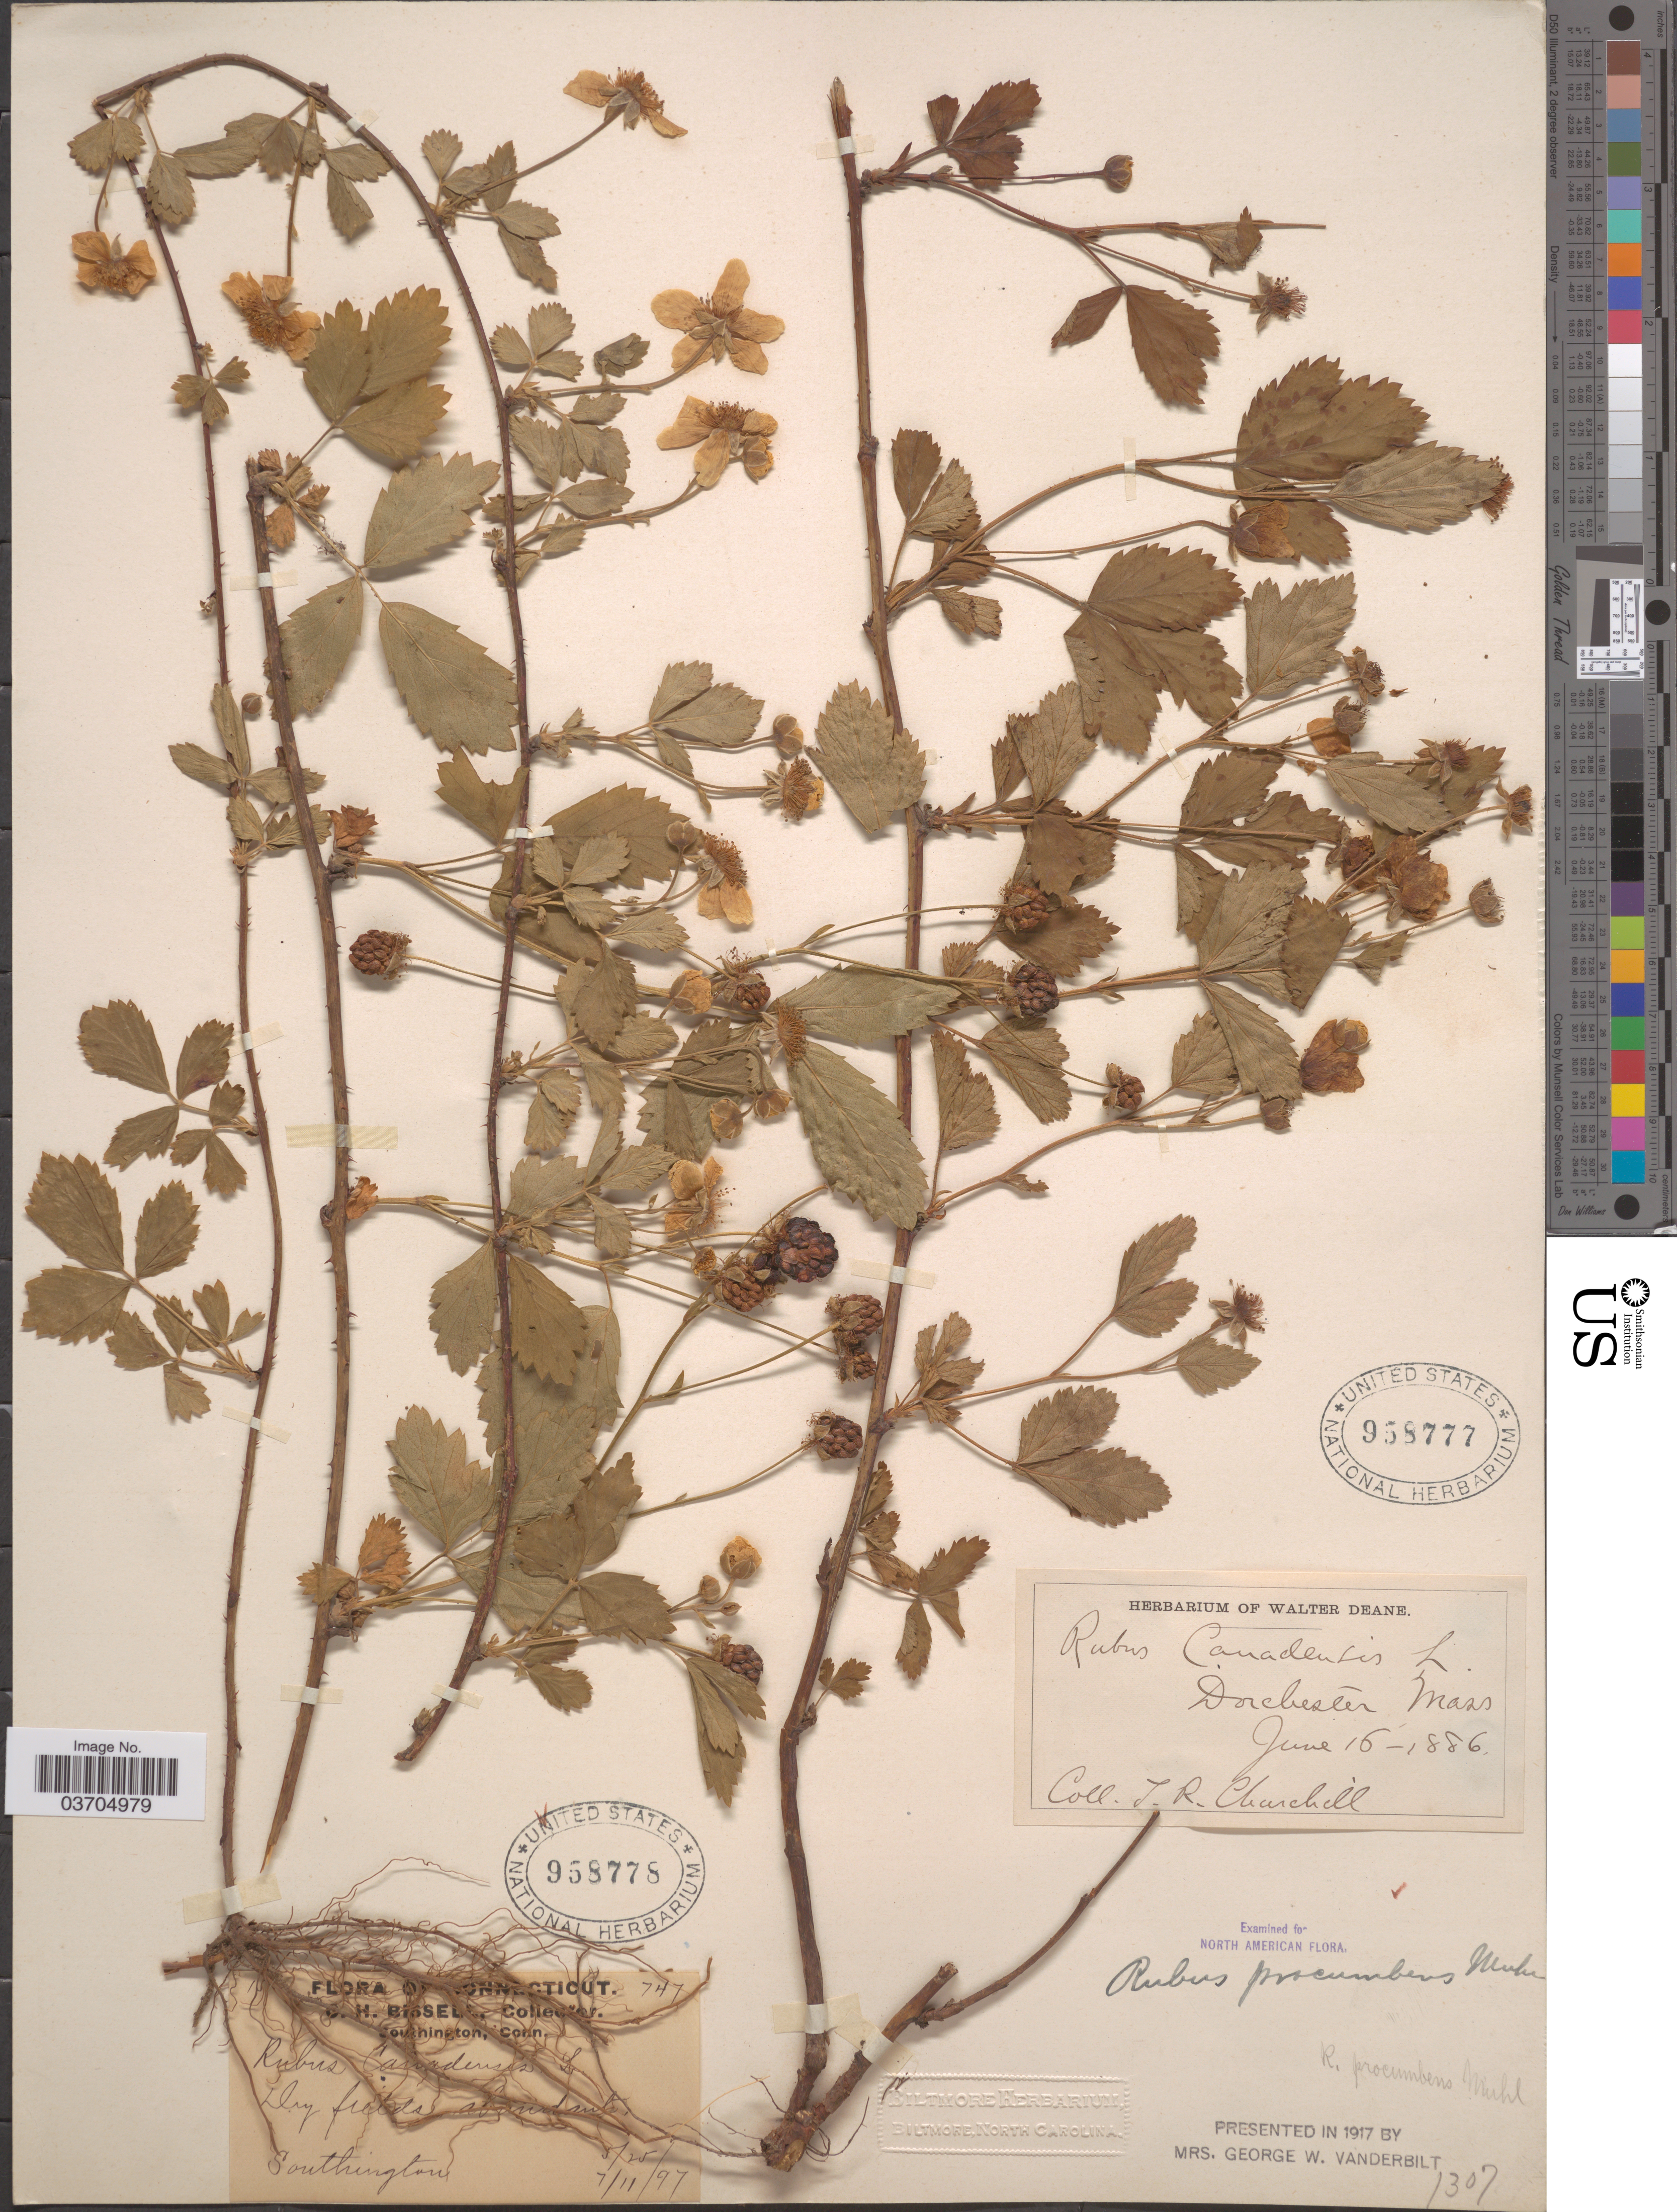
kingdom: Plantae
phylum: Tracheophyta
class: Magnoliopsida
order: Rosales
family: Rosaceae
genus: Rubus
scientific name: Rubus procumbens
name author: Muhl.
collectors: J. Churchill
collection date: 1886-06-16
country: United States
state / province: Massachusetts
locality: Dorchester.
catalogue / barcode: US 958777